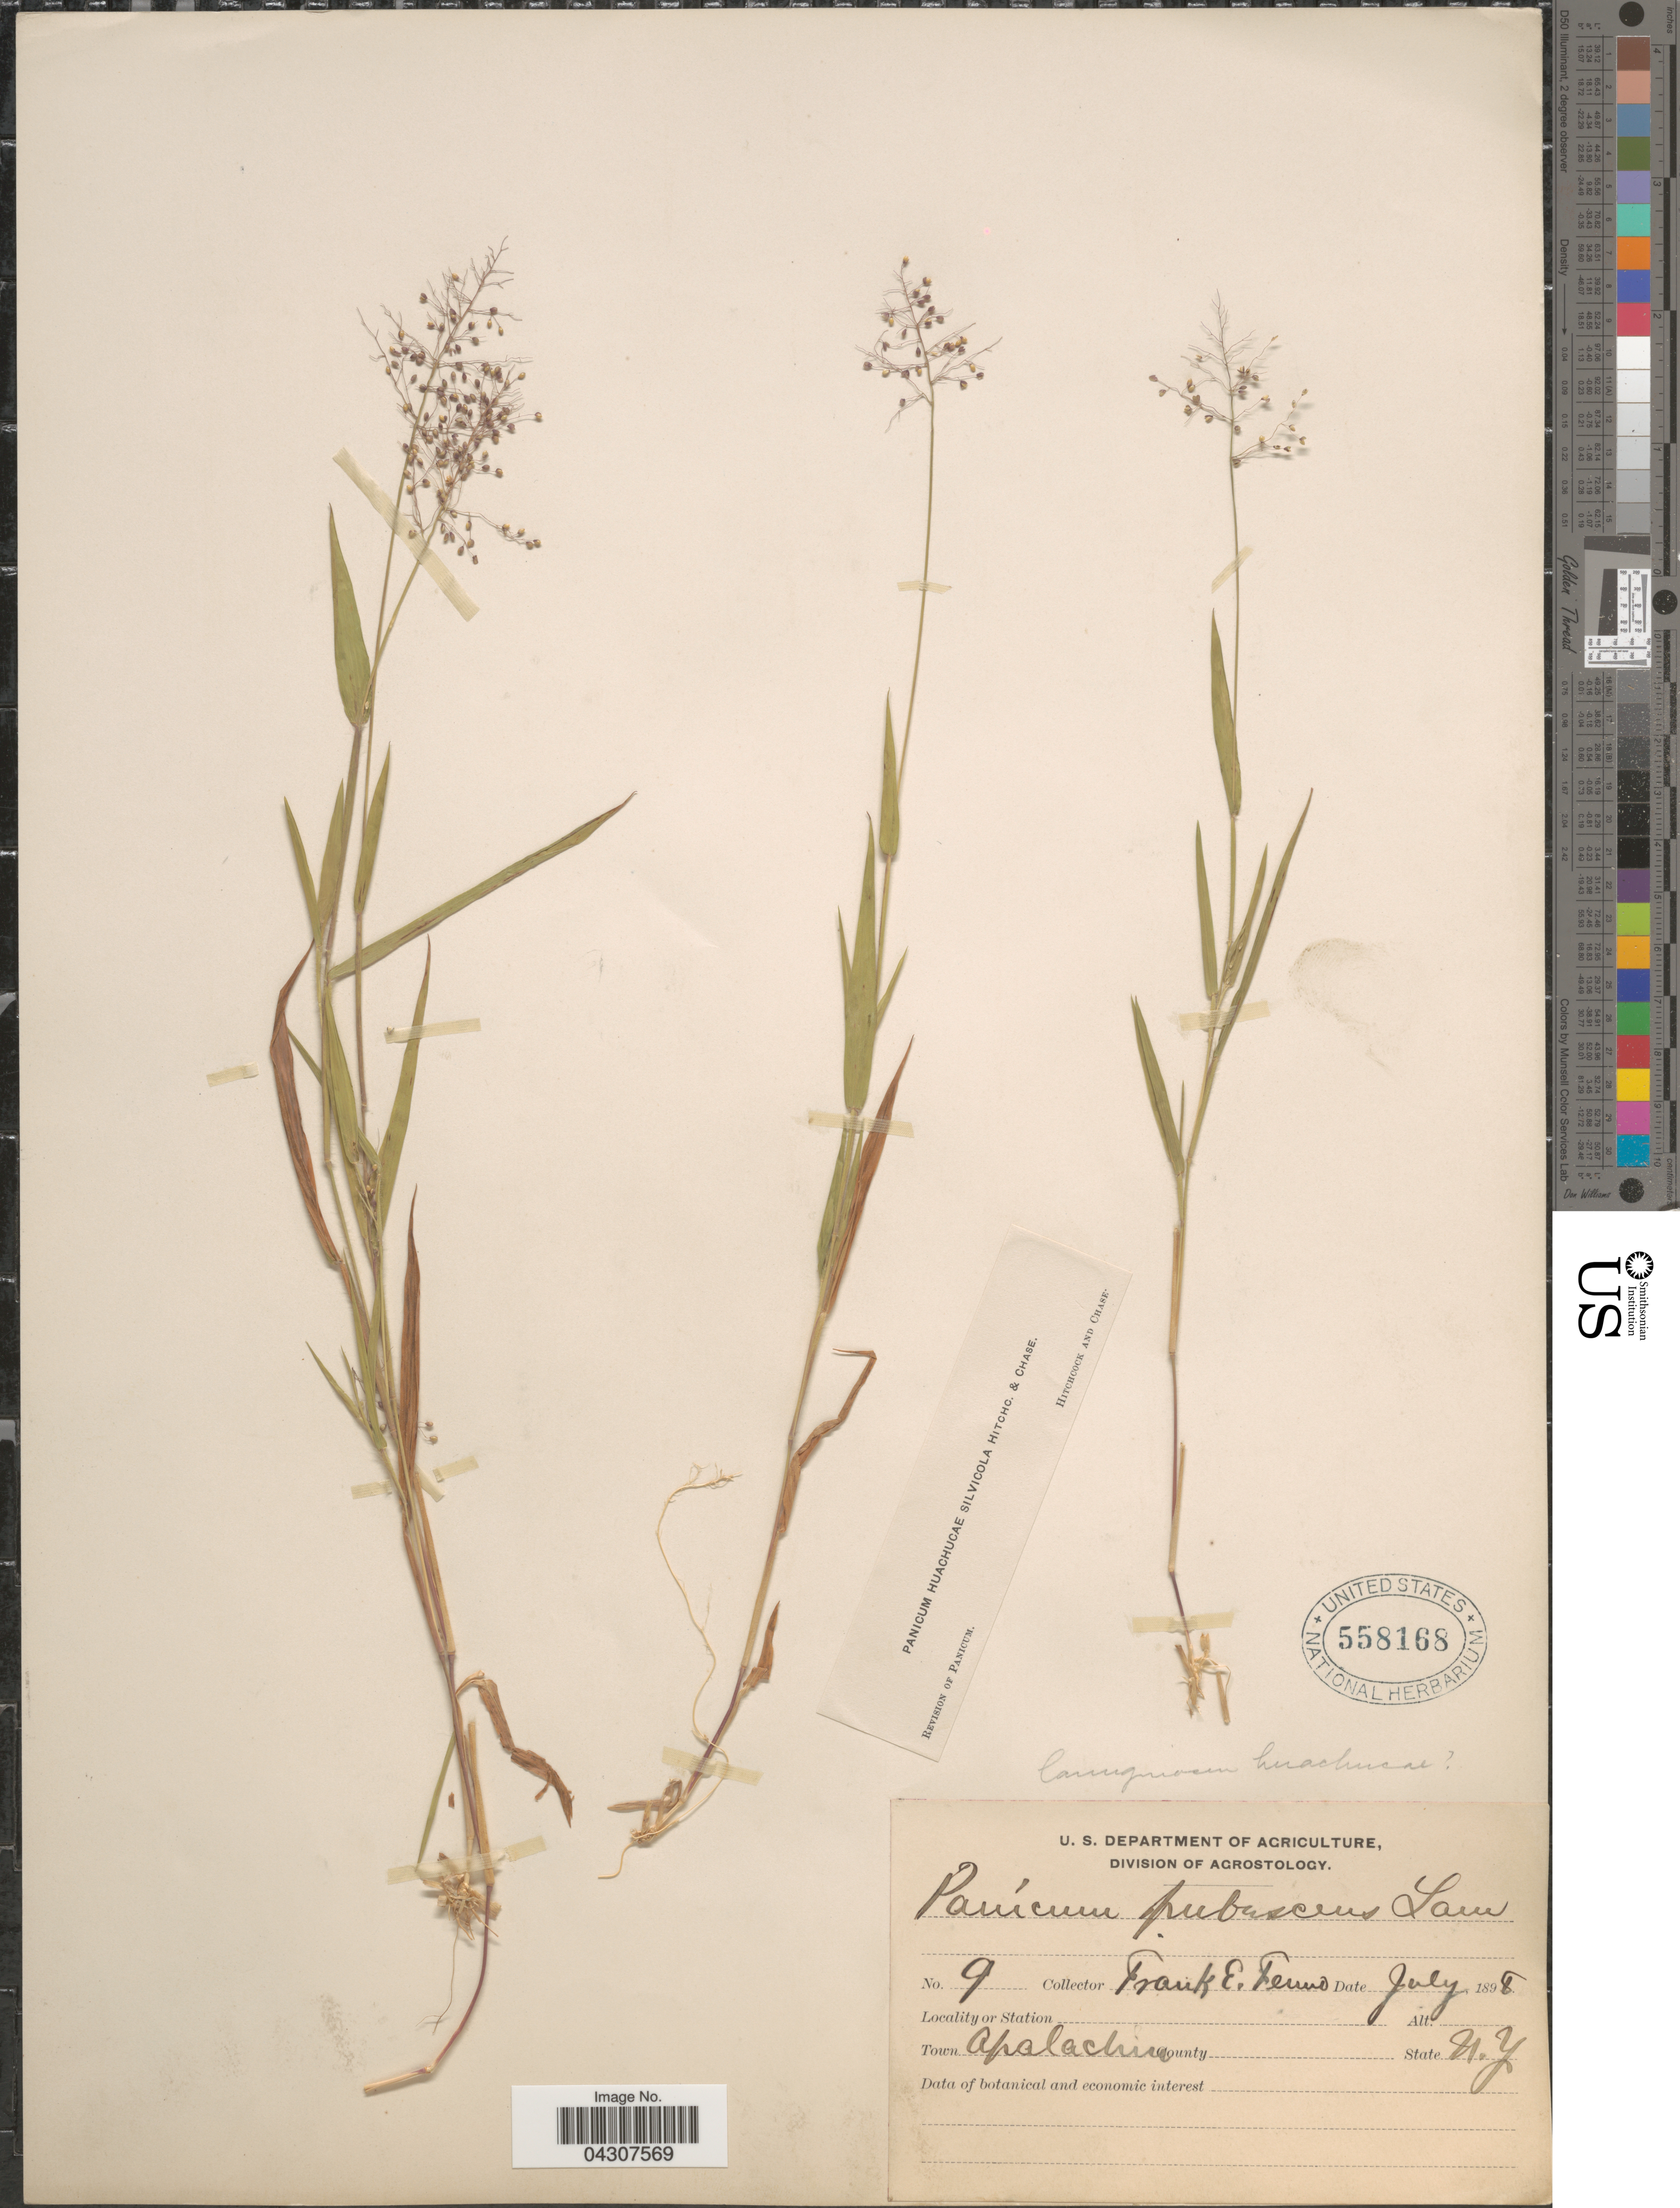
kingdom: Plantae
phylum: Tracheophyta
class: Liliopsida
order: Poales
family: Poaceae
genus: Dichanthelium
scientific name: Dichanthelium acuminatum var. acuminatum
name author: (Sw.) Gould & C.A. Clark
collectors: F. Fenno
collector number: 9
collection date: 1898-07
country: United States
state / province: New York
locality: Town Apalachin.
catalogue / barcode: US 558168